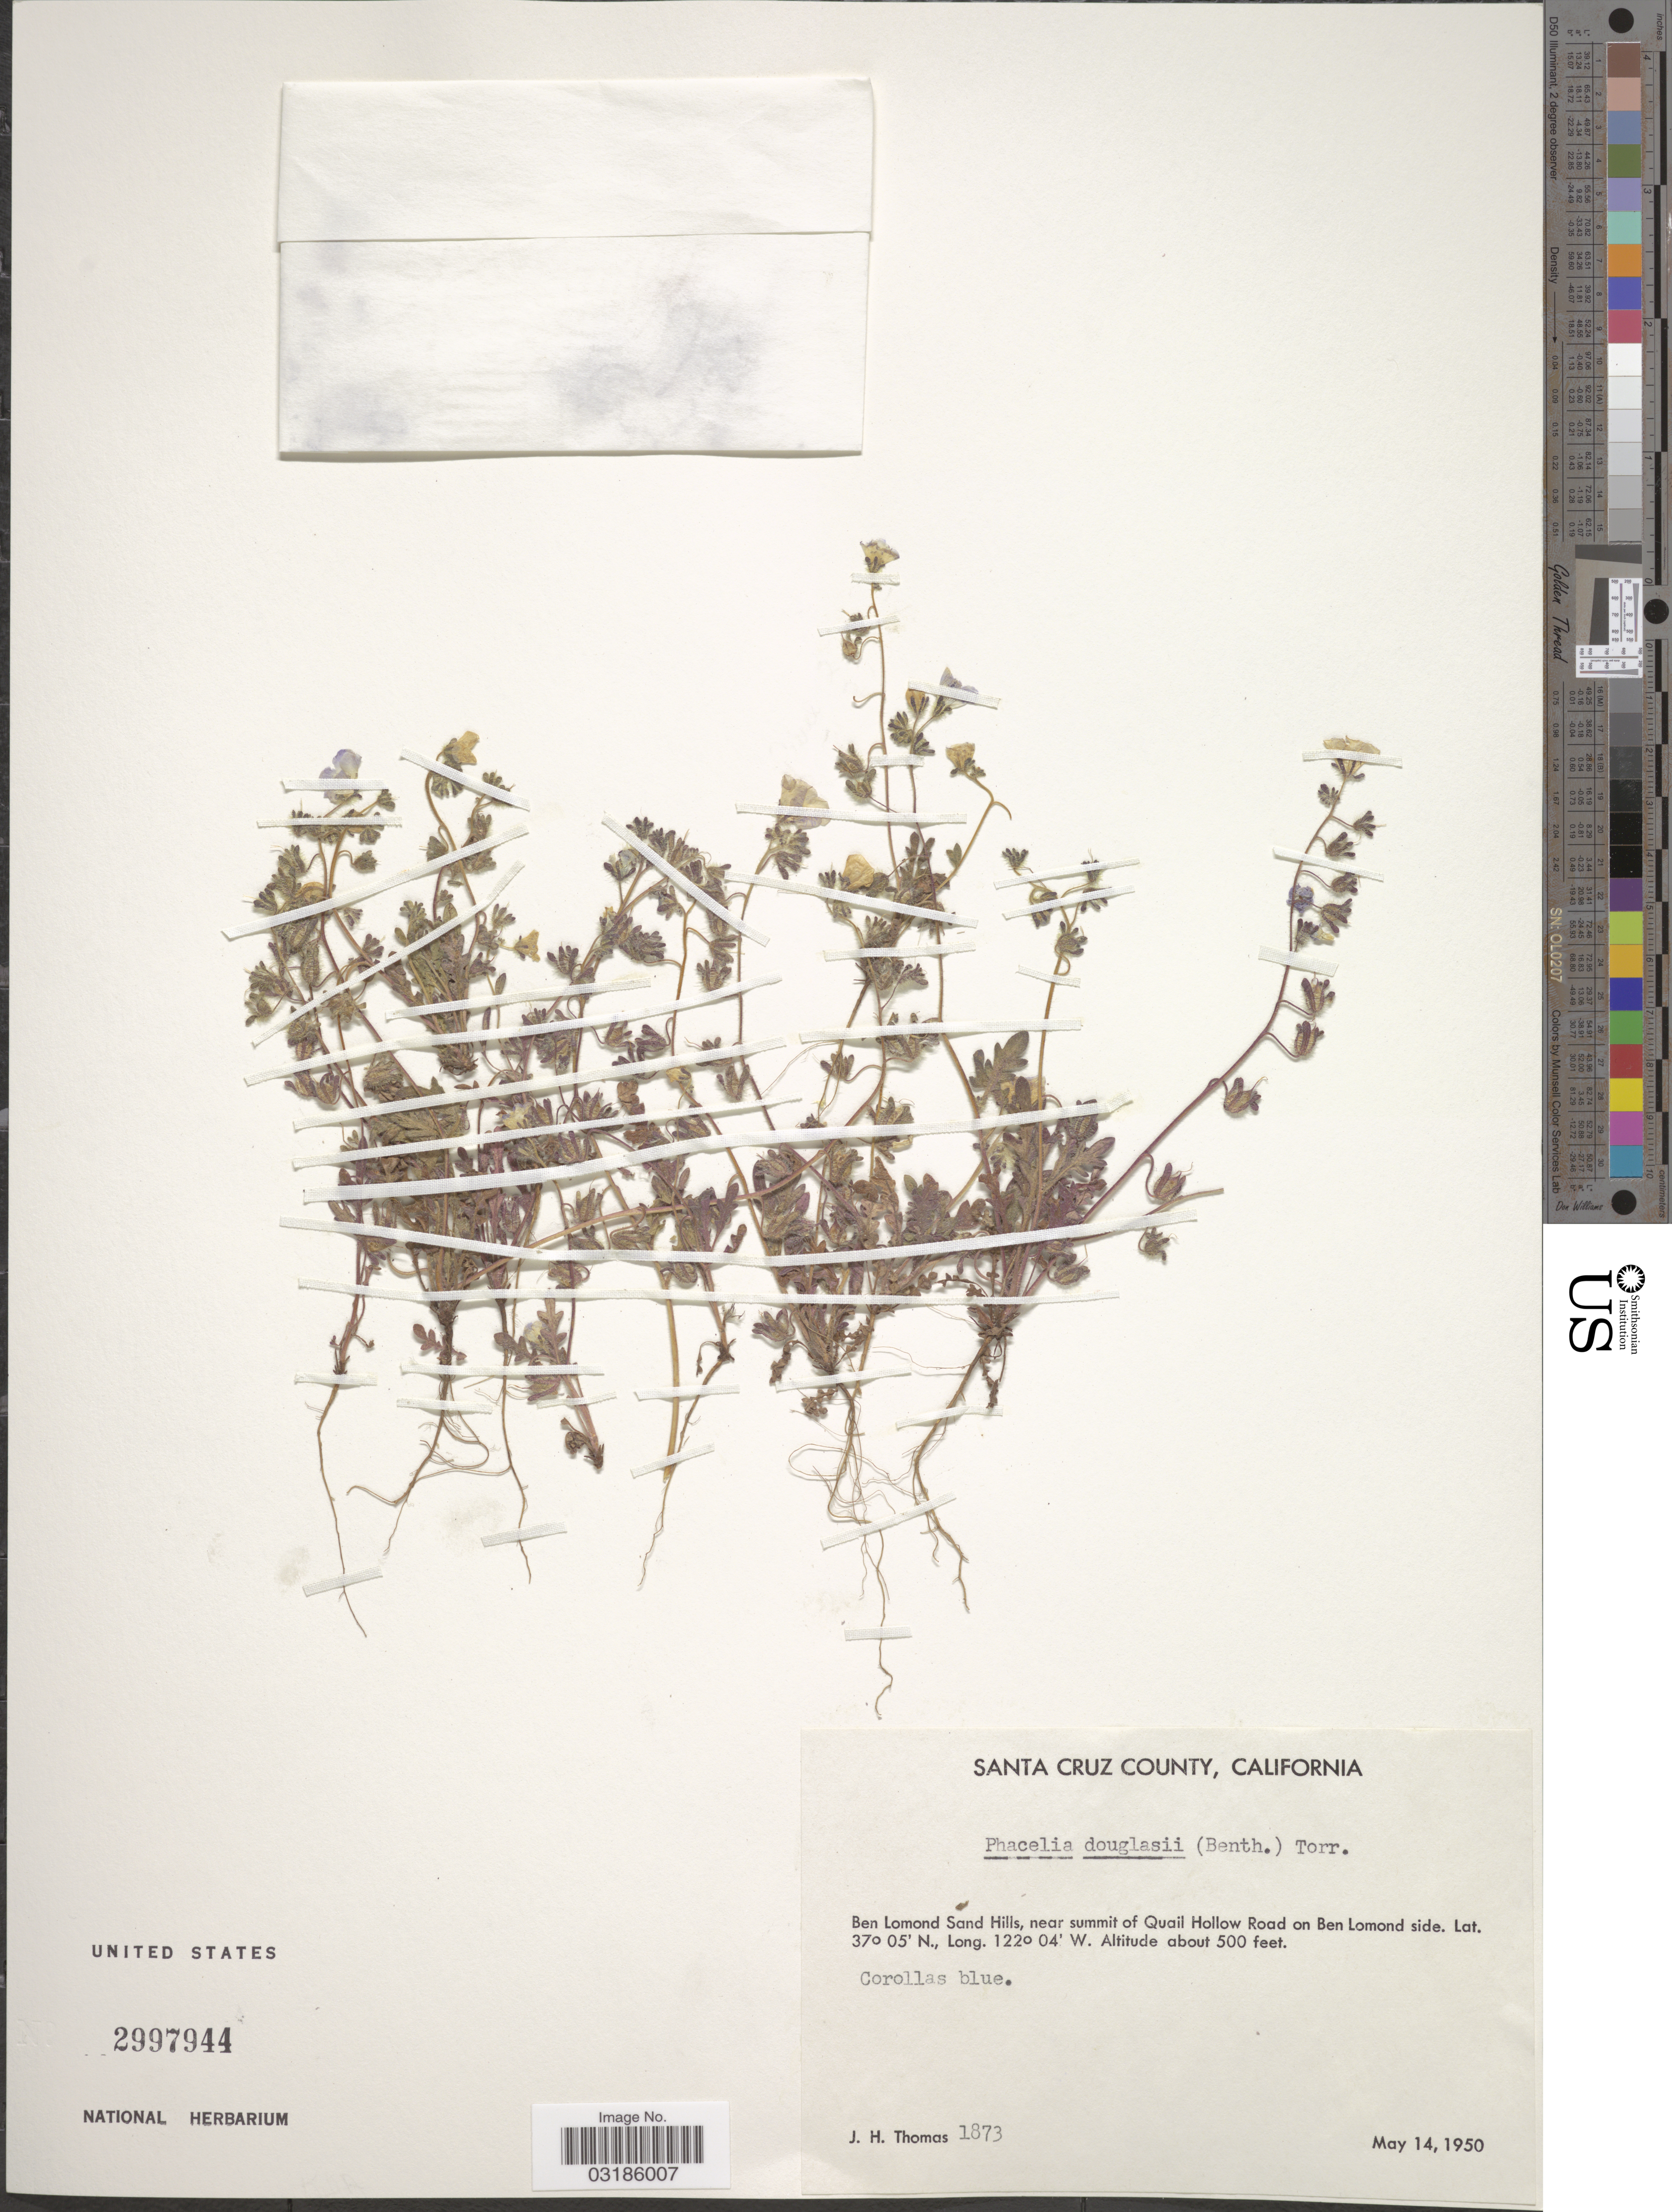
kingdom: Plantae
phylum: Tracheophyta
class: Magnoliopsida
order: Boraginales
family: Hydrophyllaceae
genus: Phacelia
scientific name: Phacelia douglasii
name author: (Benth.) Torr.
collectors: J. H. Thomas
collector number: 1873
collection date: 1950-05-14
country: United States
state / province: California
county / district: Santa Cruz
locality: Santa Cruz County. Ben Lomond Sand Hills, near summit of Quail Hollow Road on Ben Lomond side.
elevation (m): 152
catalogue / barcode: US 2997944